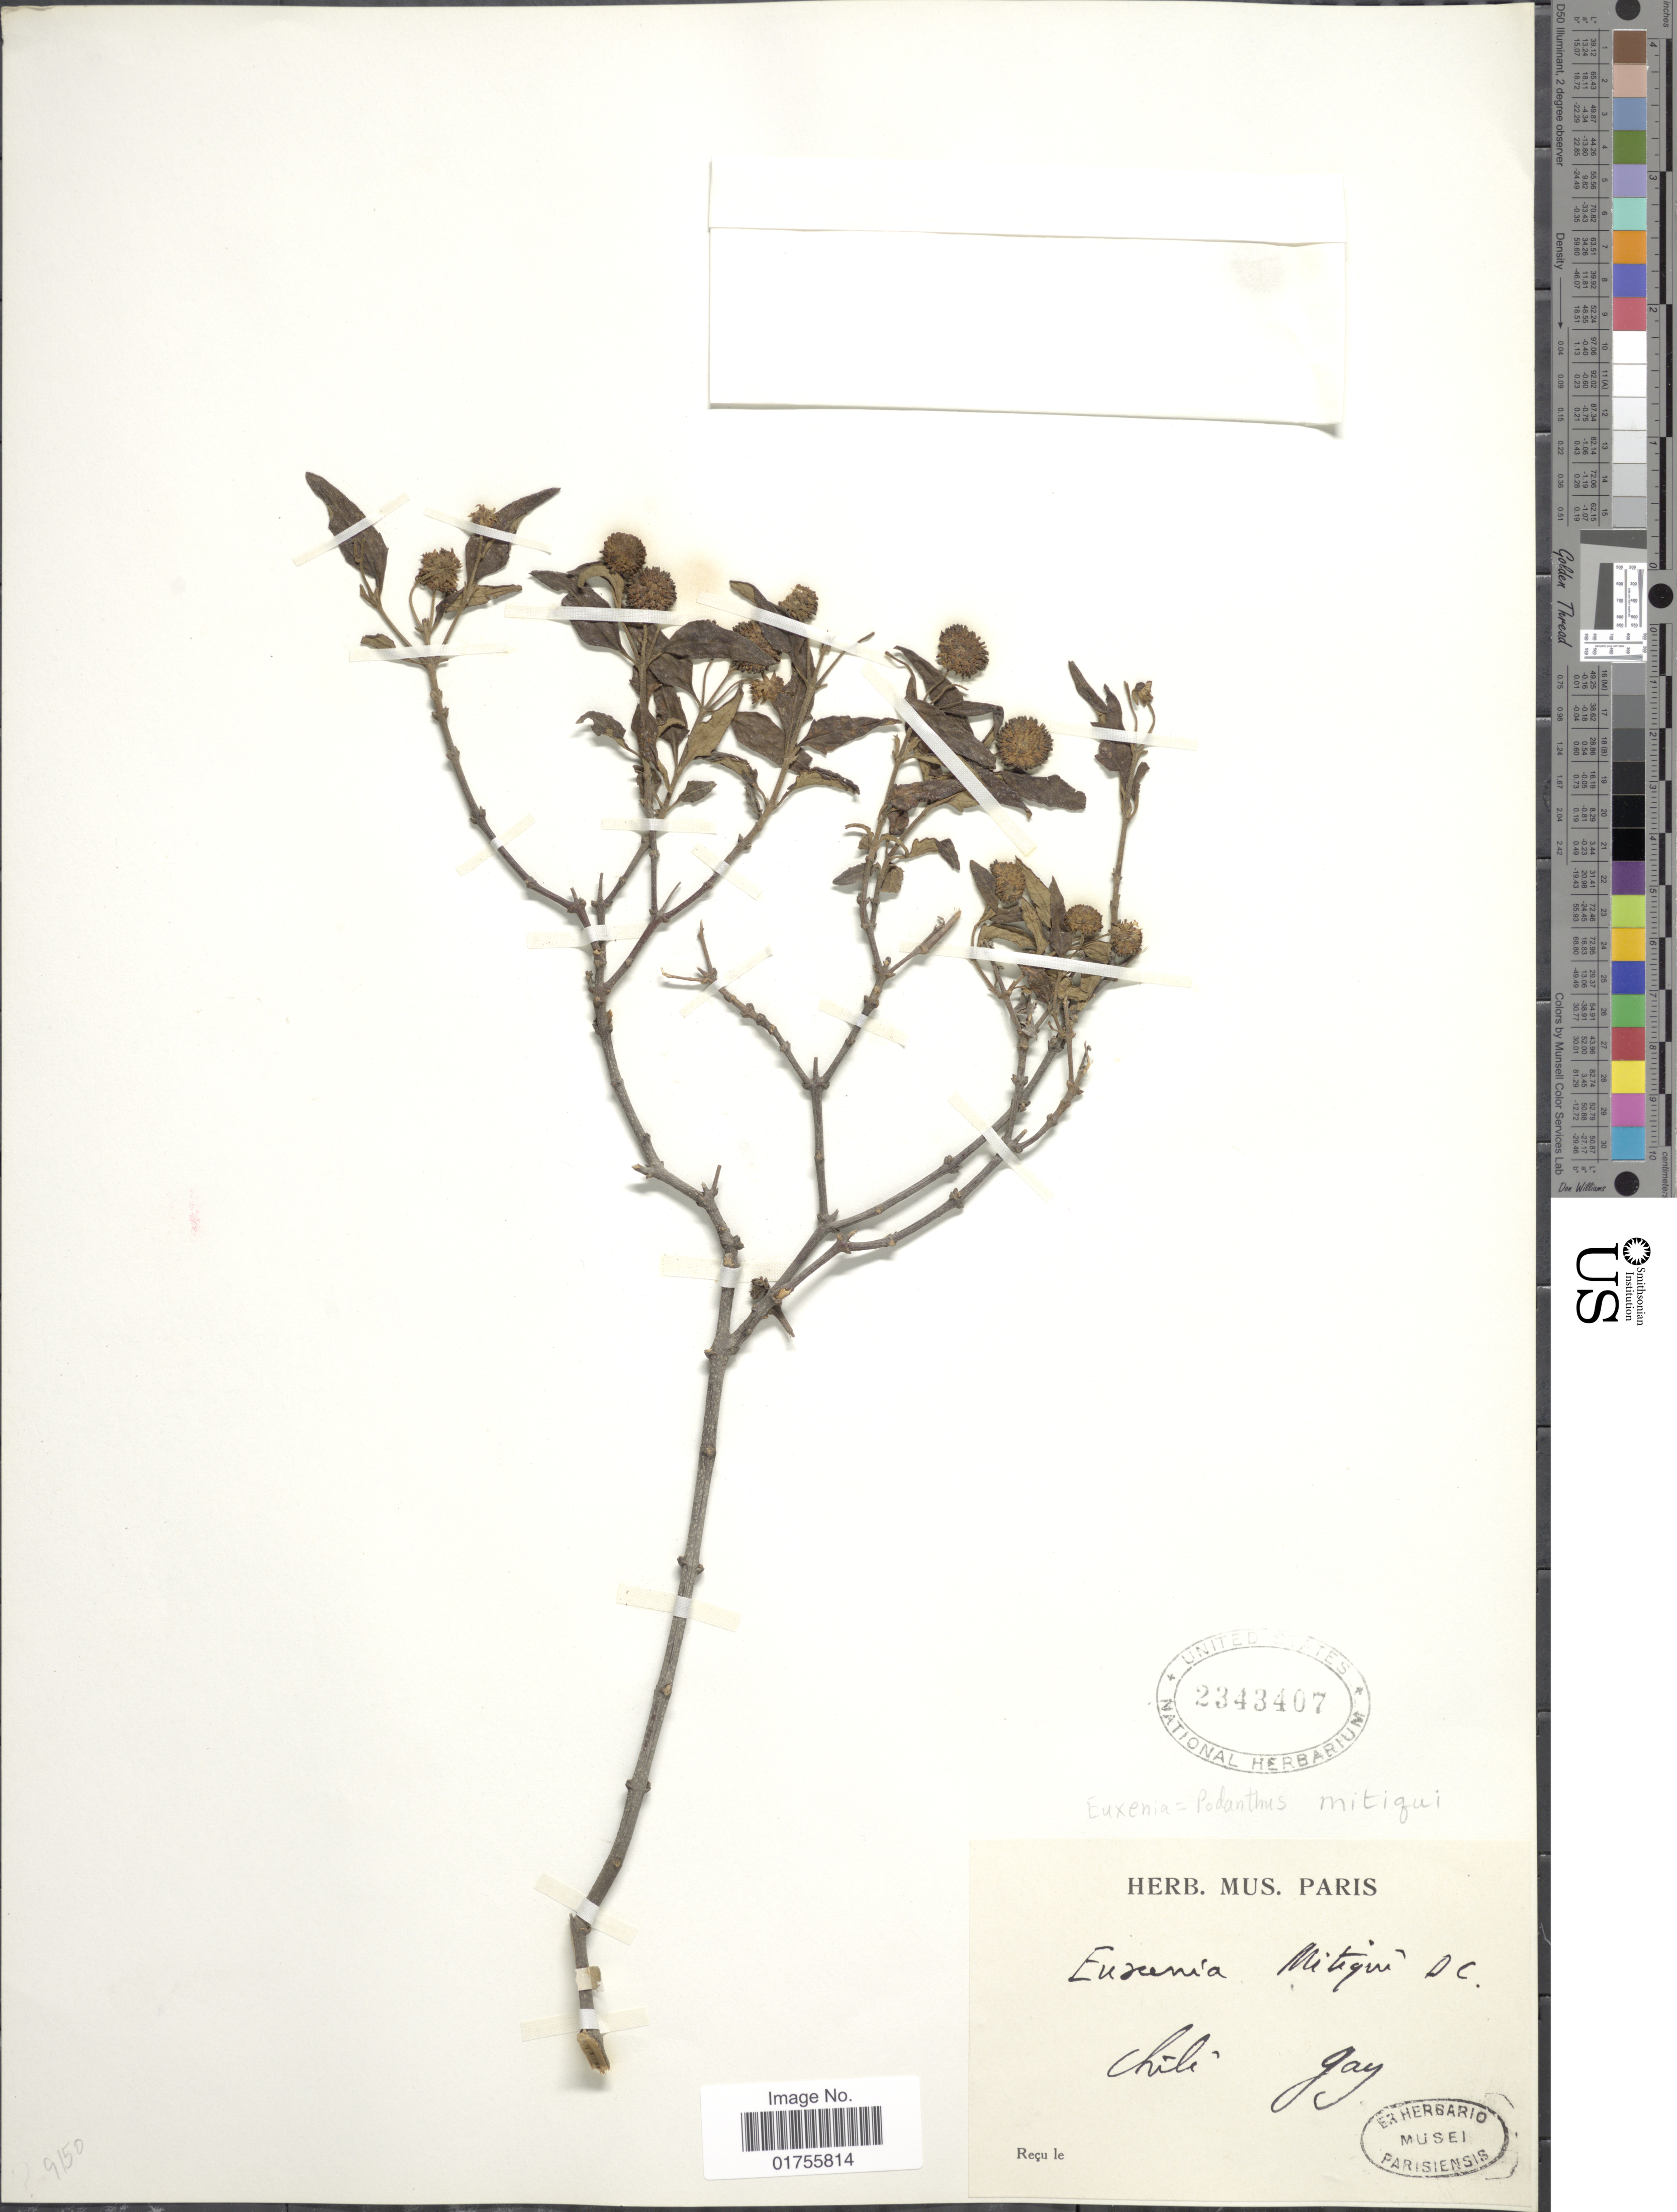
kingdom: Plantae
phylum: Tracheophyta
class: Magnoliopsida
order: Asterales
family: Asteraceae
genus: Podanthus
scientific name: Podanthus mitiqui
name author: Lindl.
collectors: ex herb. Mus. Paris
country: Chile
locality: Gay [interpreted]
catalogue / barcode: US 2343407